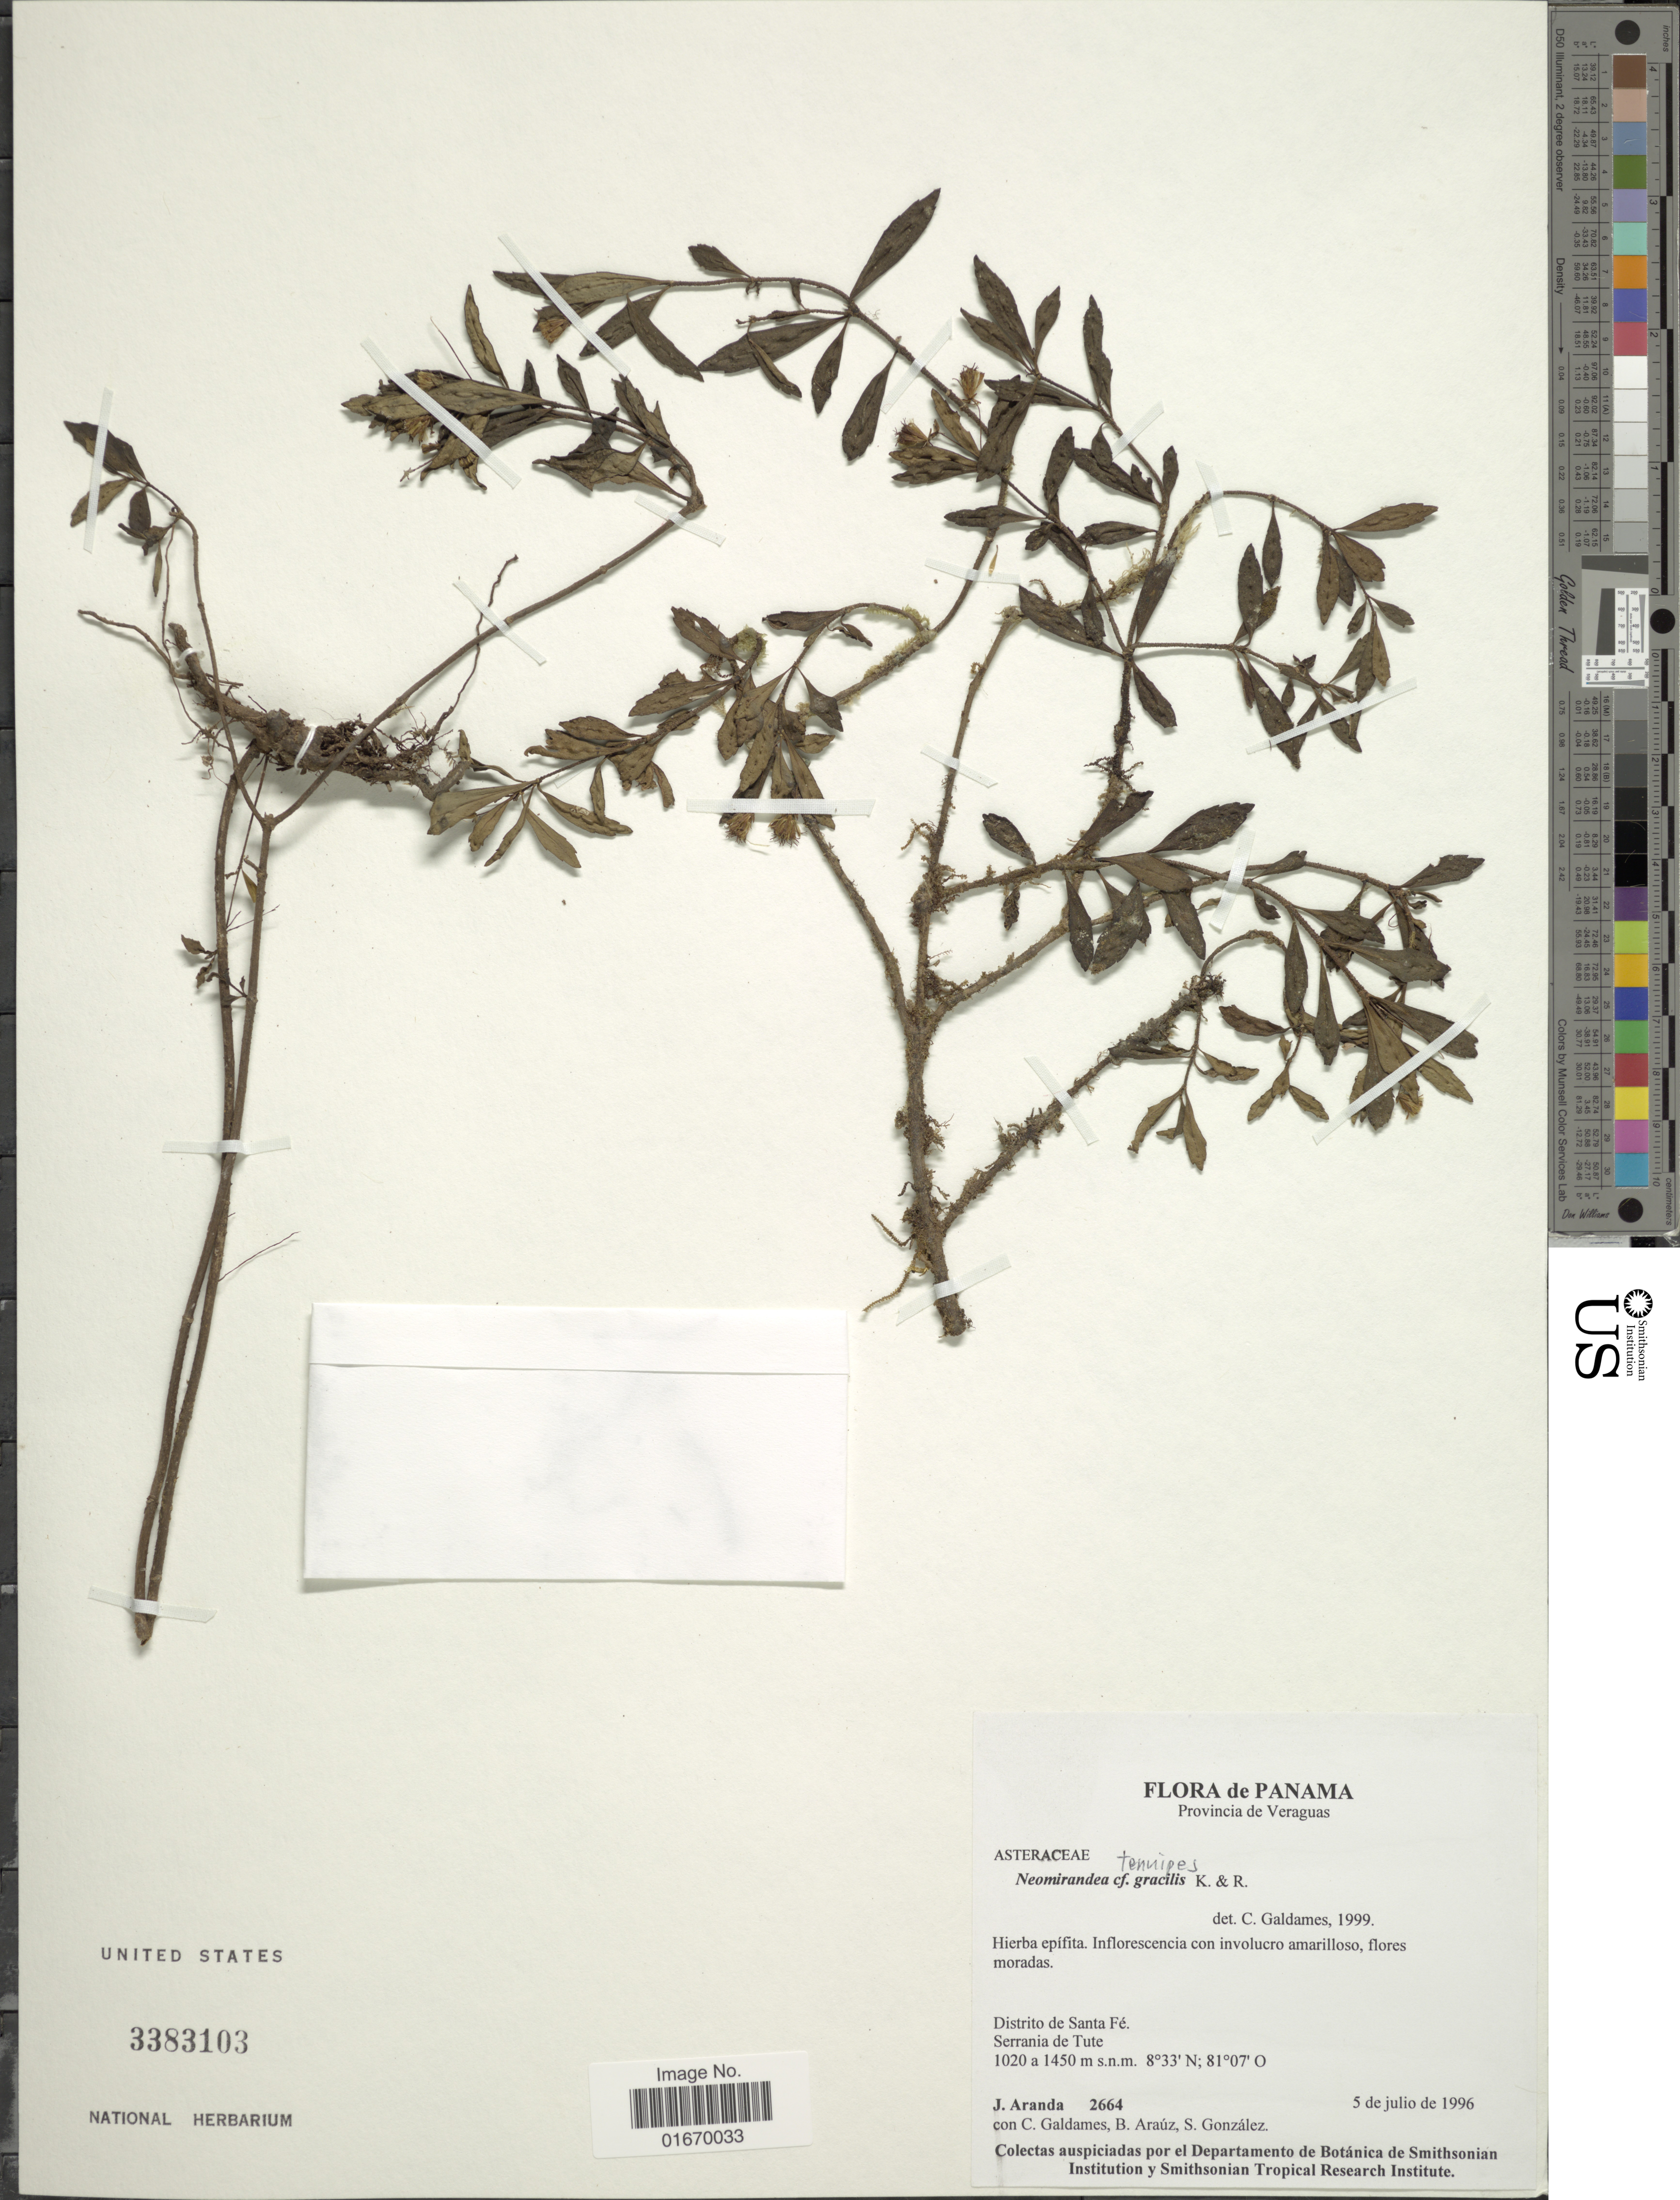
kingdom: Plantae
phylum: Tracheophyta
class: Magnoliopsida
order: Asterales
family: Asteraceae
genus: Neomirandea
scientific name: Neomirandea tenuipes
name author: R.M. King & H. Rob.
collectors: J. Aranda, C. Galdames, B. Araúz & S. González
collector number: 2664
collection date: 1996-07-05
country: Panama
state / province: Veraguas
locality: Distrito de Santa Fe, Serrania de Tute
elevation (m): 1020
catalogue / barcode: US 3383103